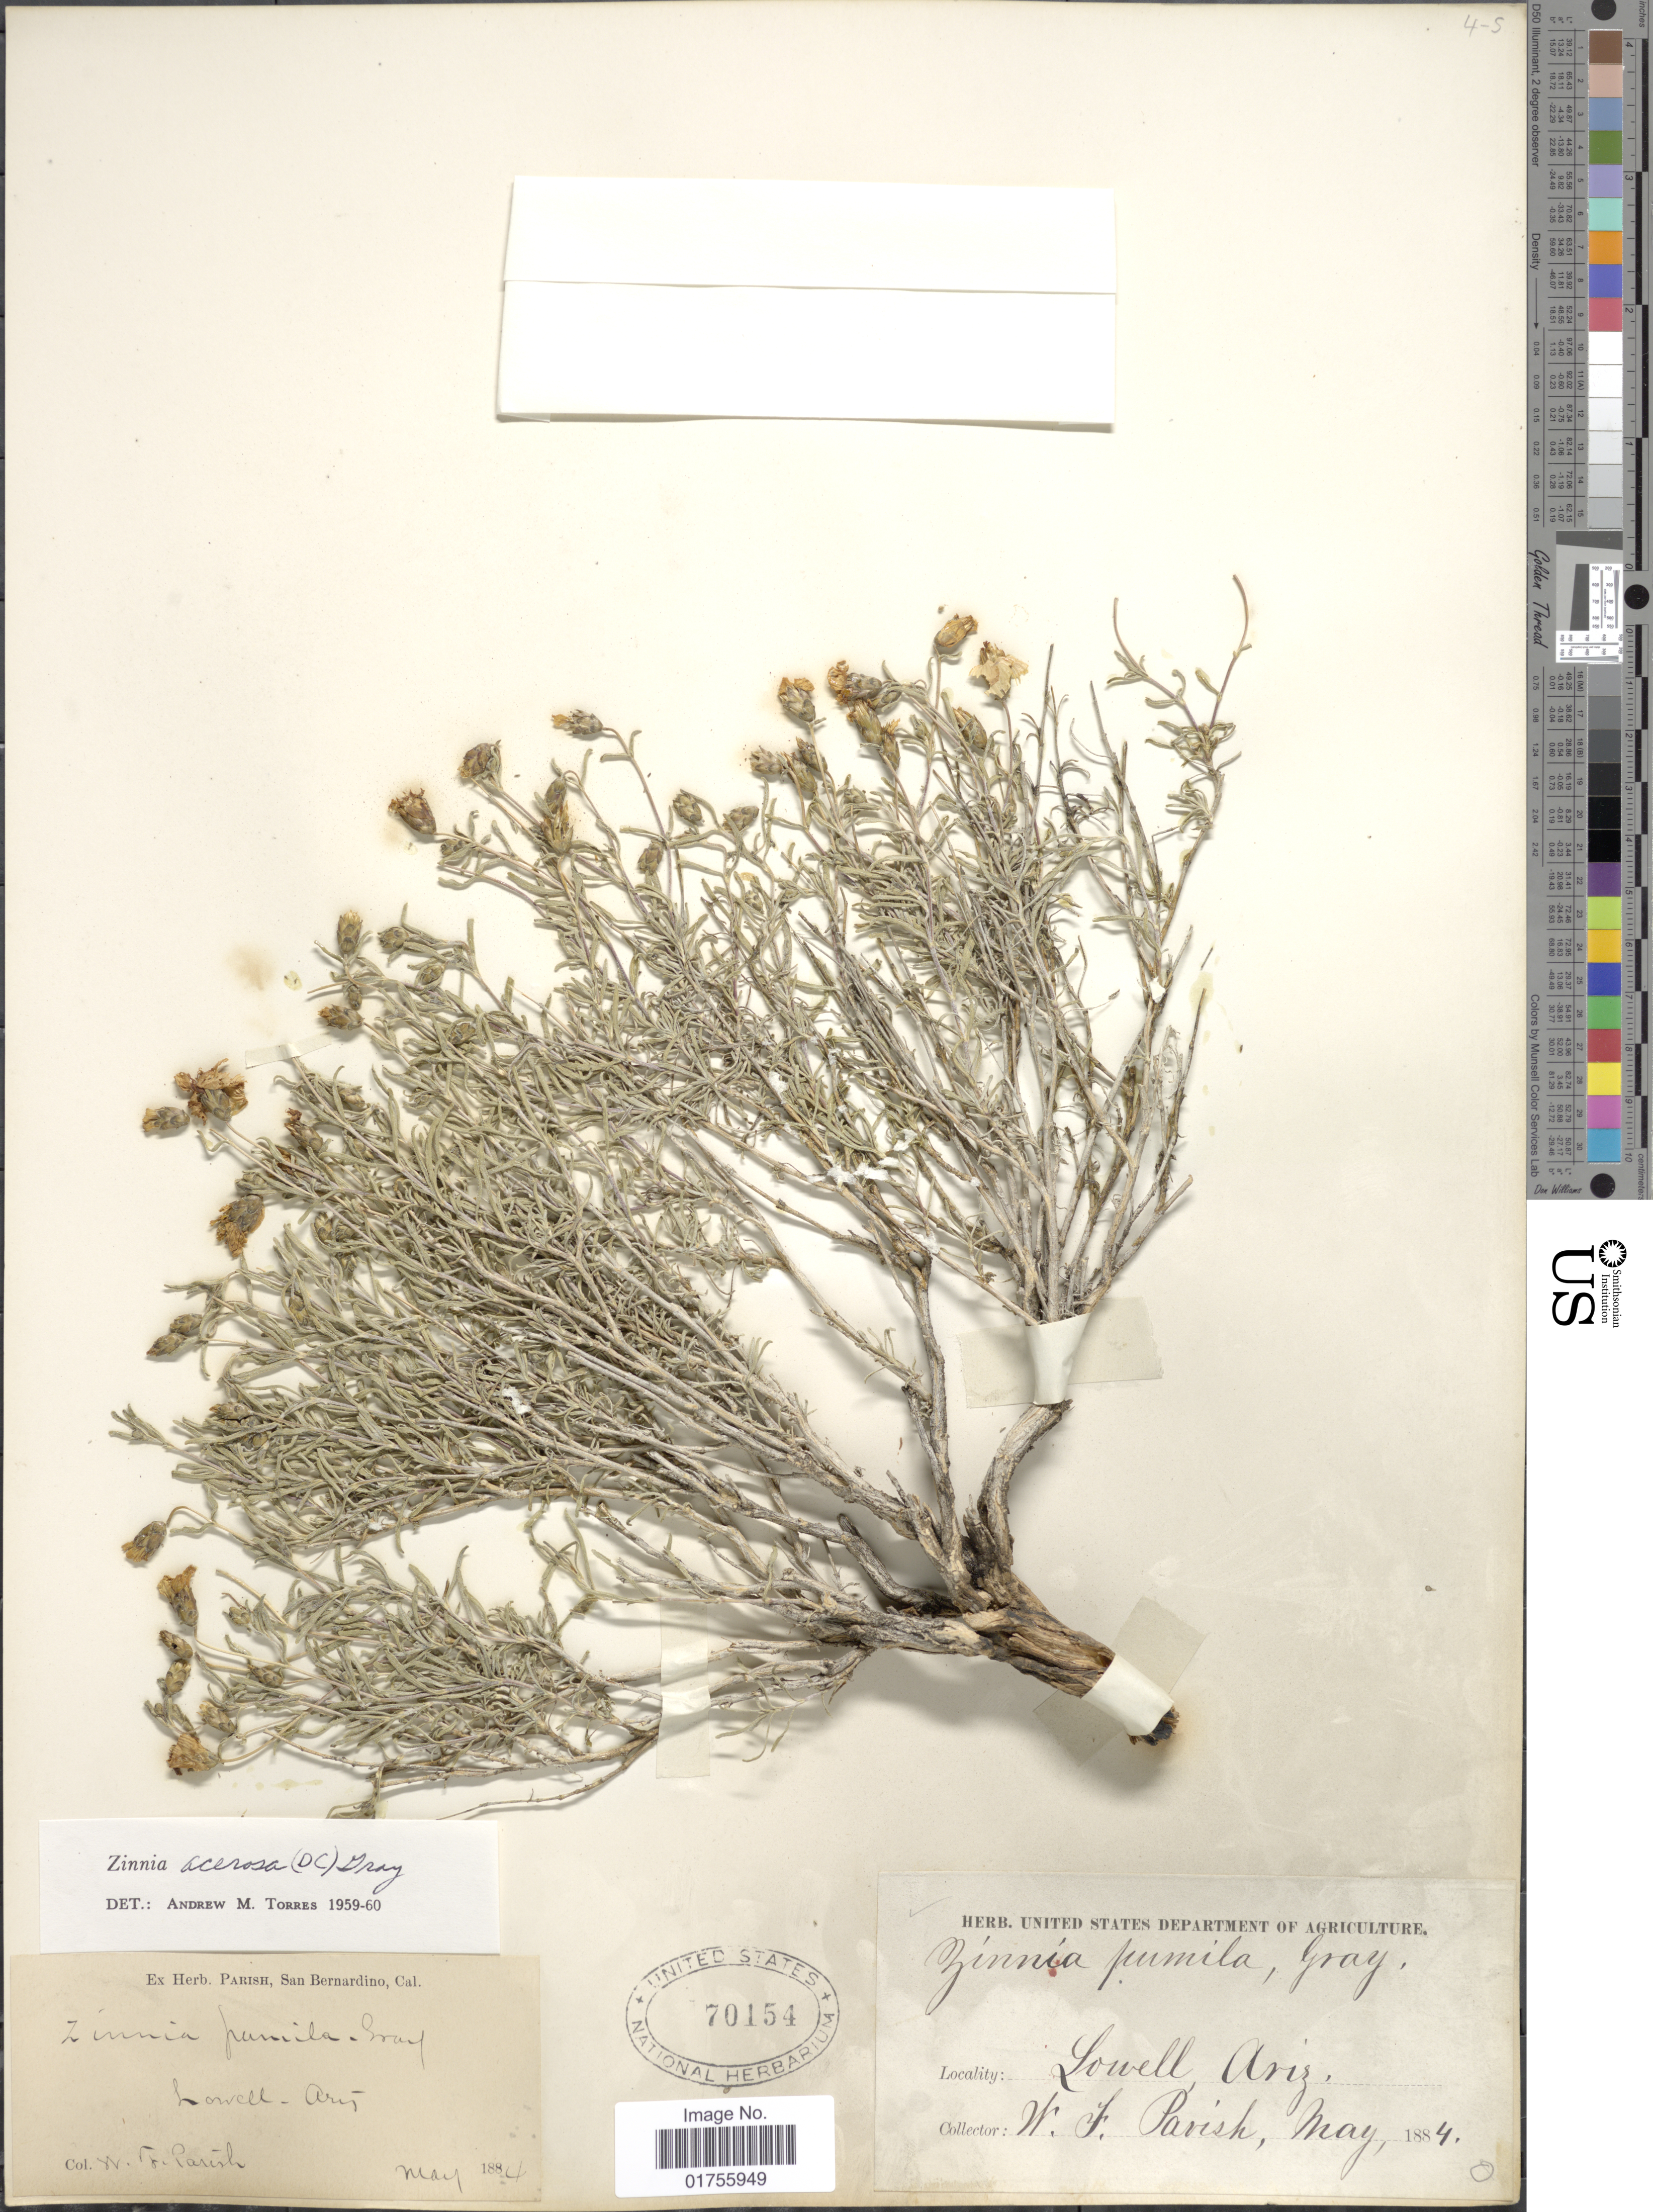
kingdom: Plantae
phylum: Tracheophyta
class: Magnoliopsida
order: Asterales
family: Asteraceae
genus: Zinnia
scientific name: Zinnia acerosa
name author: (DC.) A. Gray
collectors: W. F. Parish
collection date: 1884-05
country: United States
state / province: Arizona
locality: Lowell, Ariz.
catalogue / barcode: US 70154